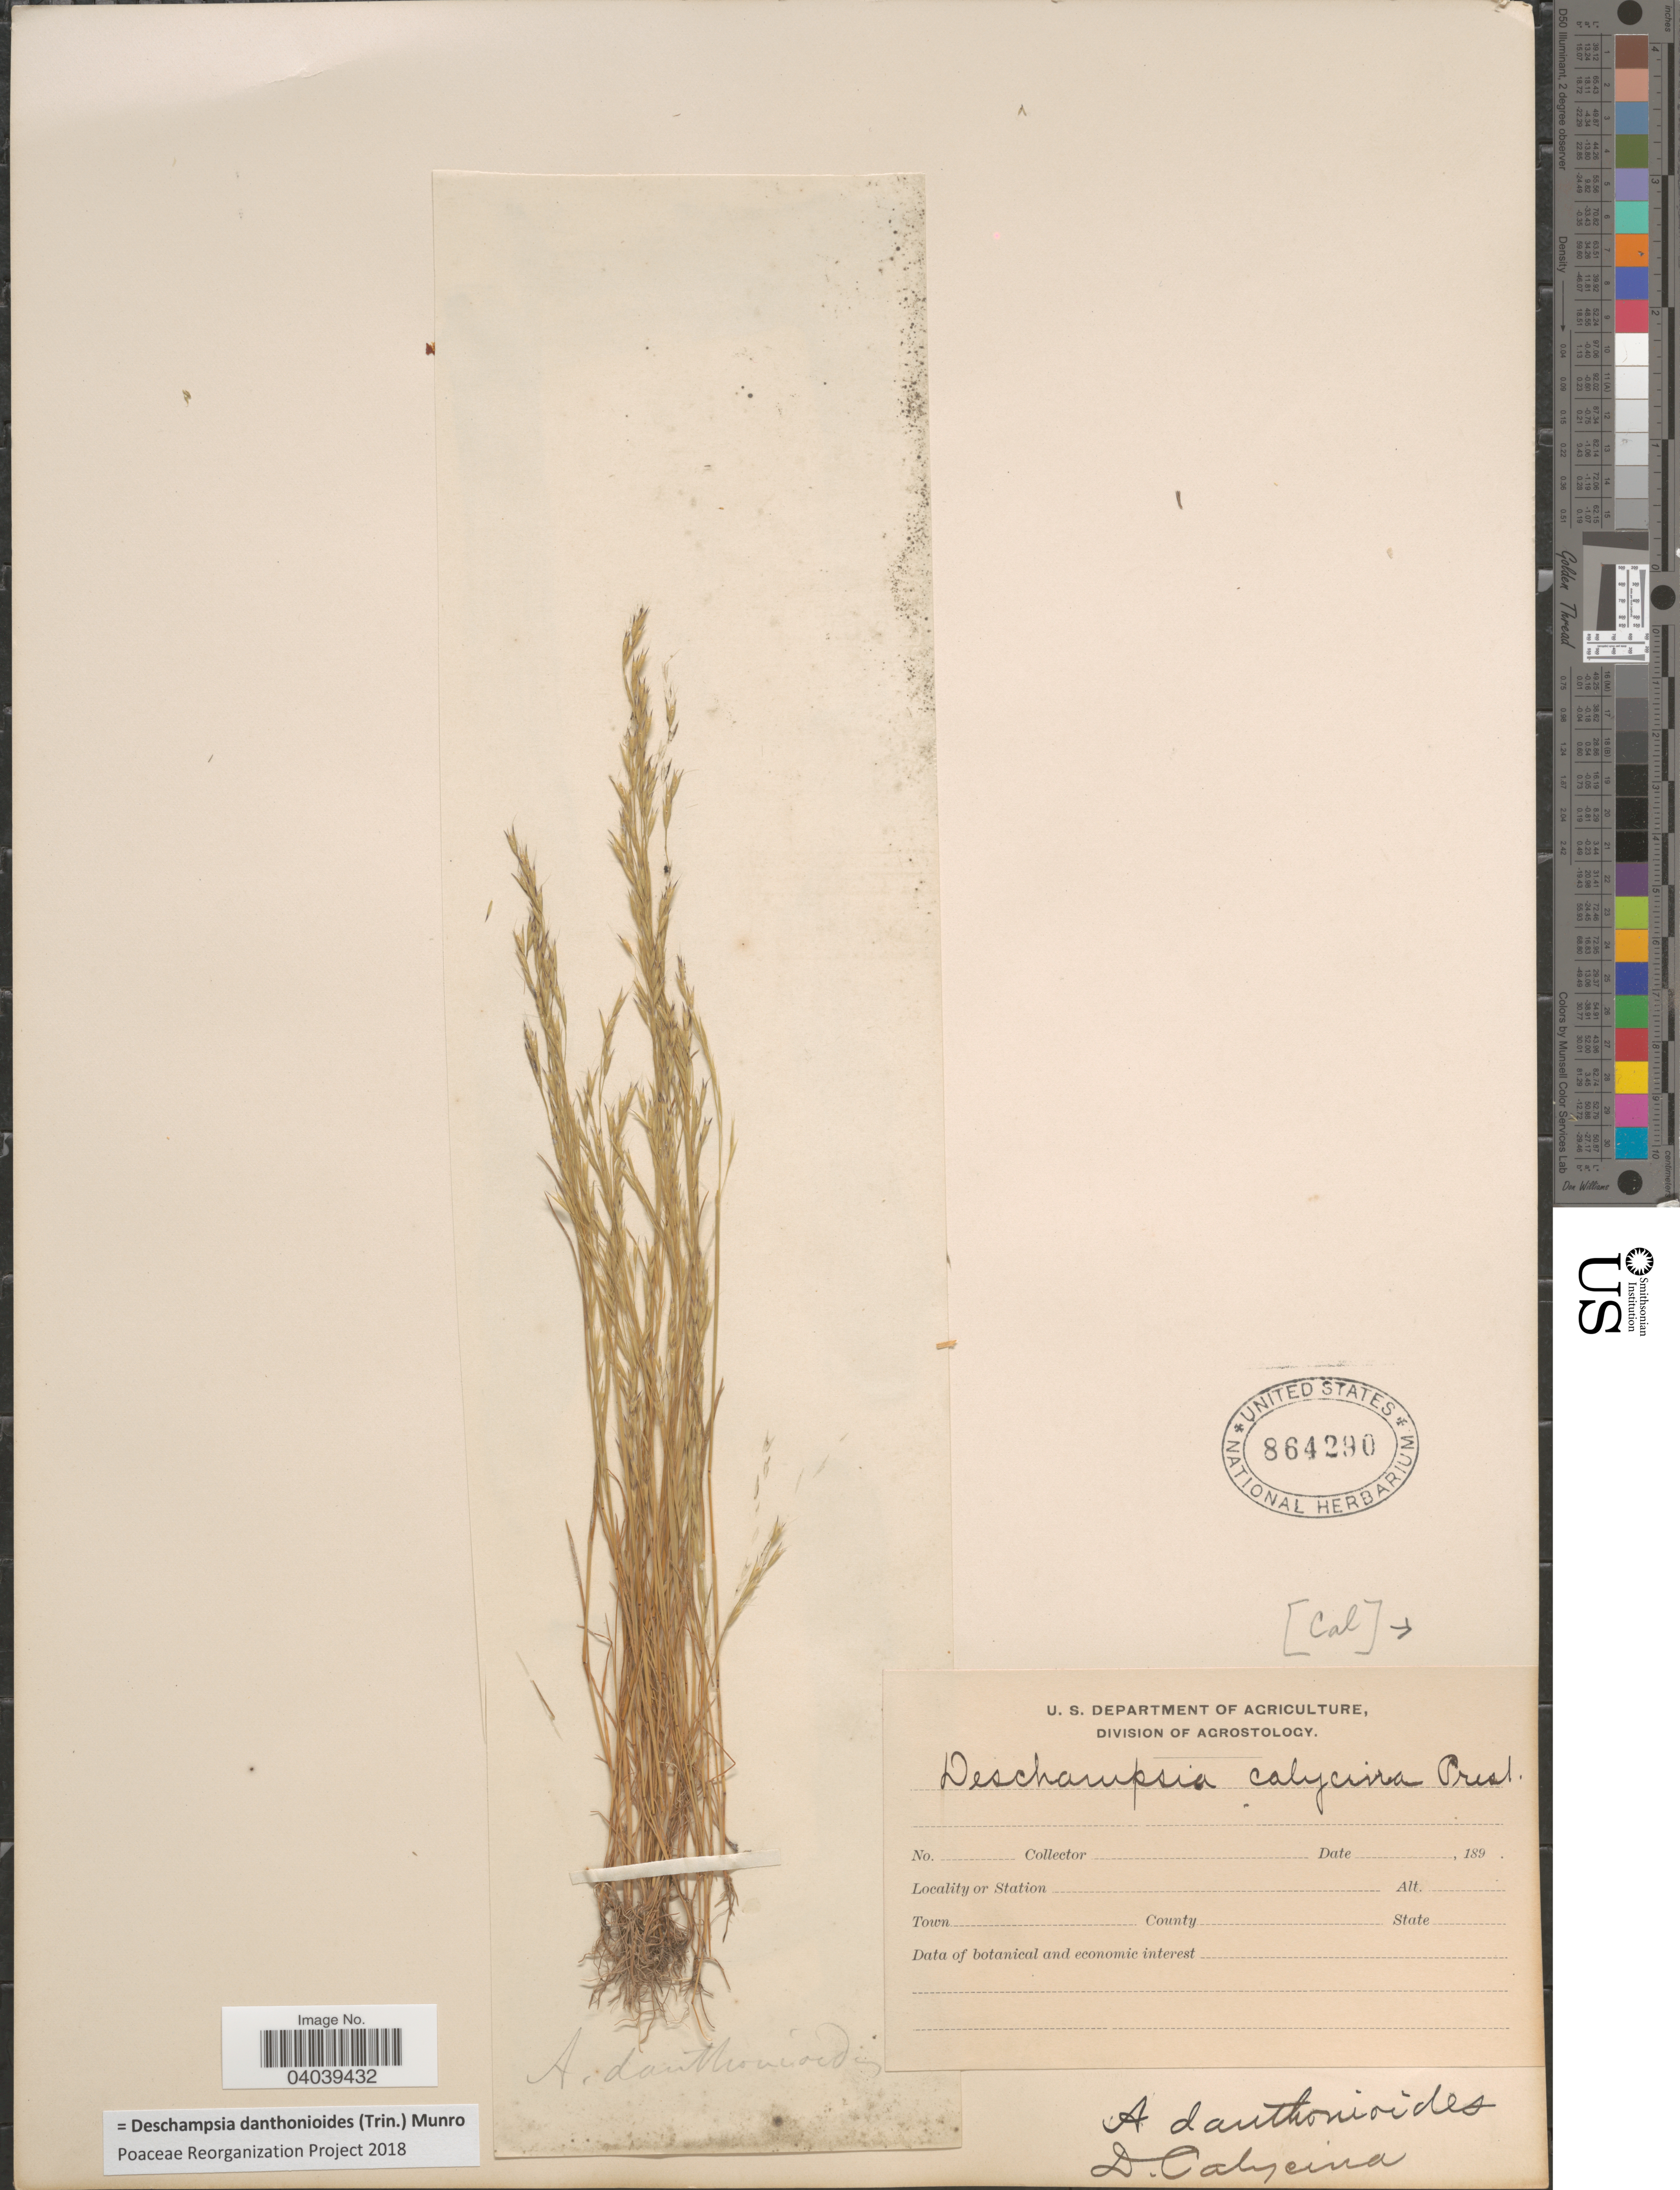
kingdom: Plantae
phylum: Tracheophyta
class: Liliopsida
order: Poales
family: Poaceae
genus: Deschampsia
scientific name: Deschampsia danthonioides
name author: (Trin.) Munro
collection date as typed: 189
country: United States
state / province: California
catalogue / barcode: US 864290